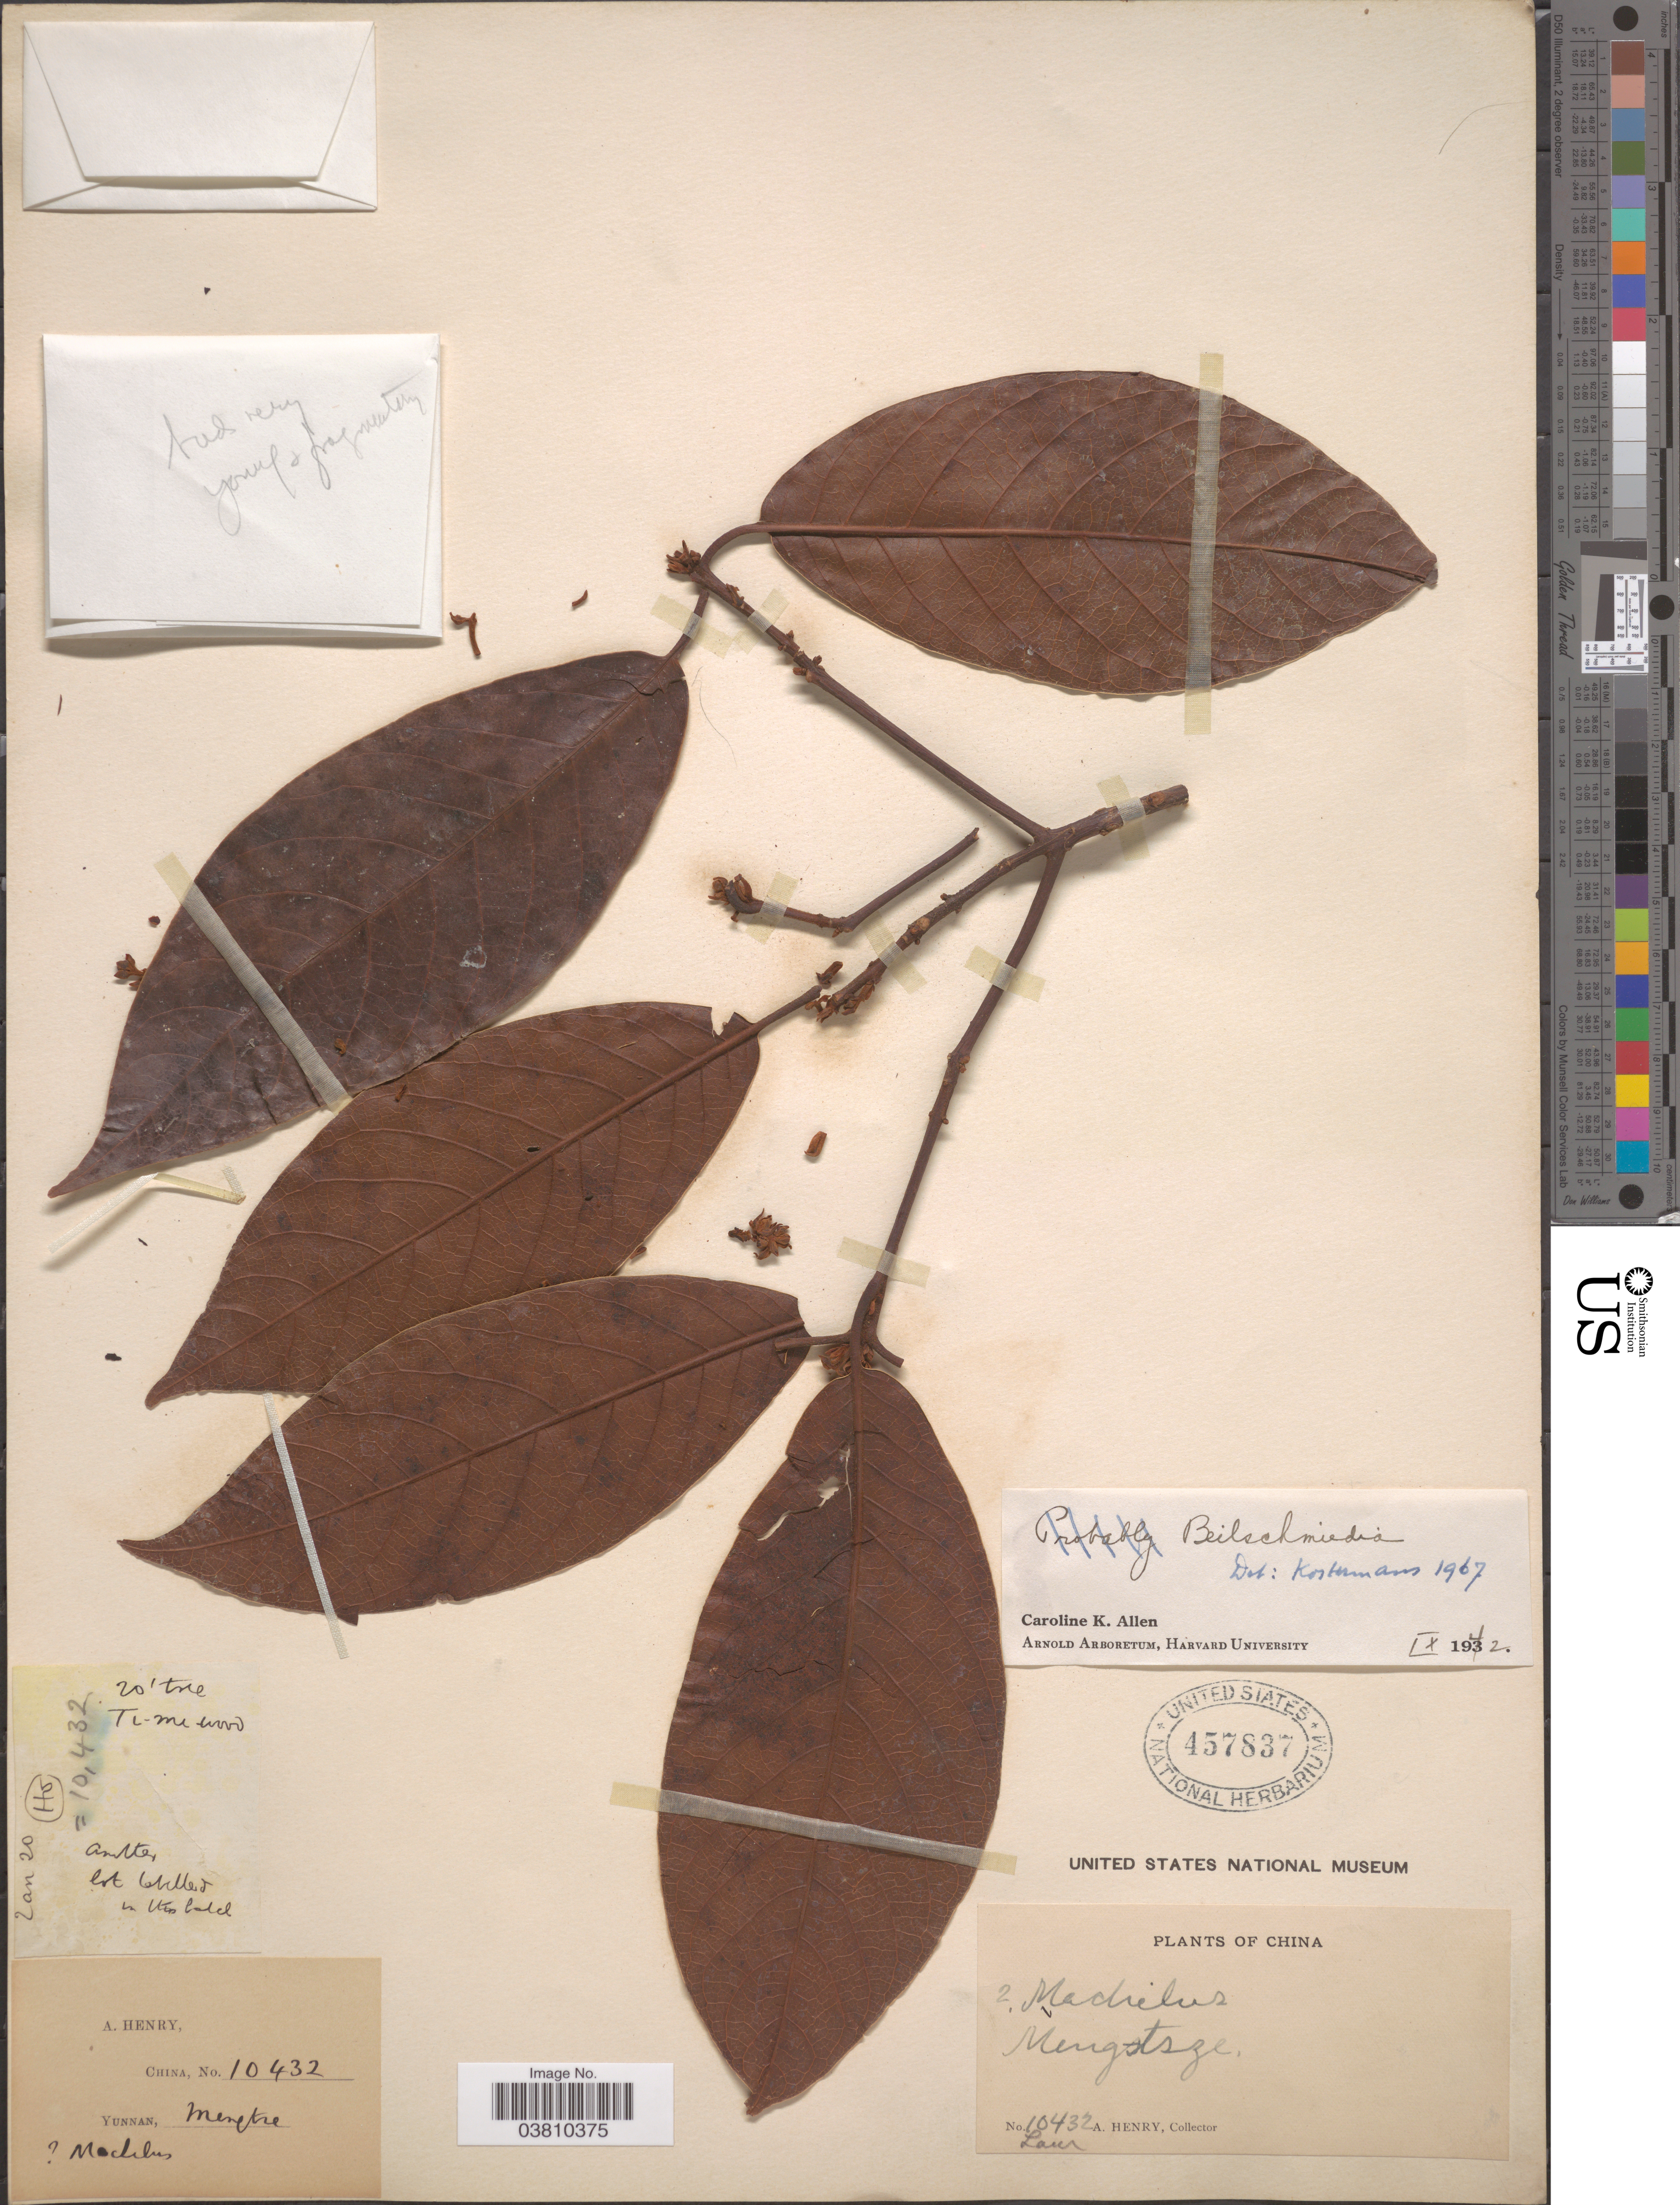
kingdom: Plantae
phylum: Tracheophyta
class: Magnoliopsida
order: Laurales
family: Lauraceae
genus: Beilschmiedia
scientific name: Beilschmiedia sp.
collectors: A. Henry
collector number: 10432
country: China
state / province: Yunnan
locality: Mengtsze.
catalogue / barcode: US 457837